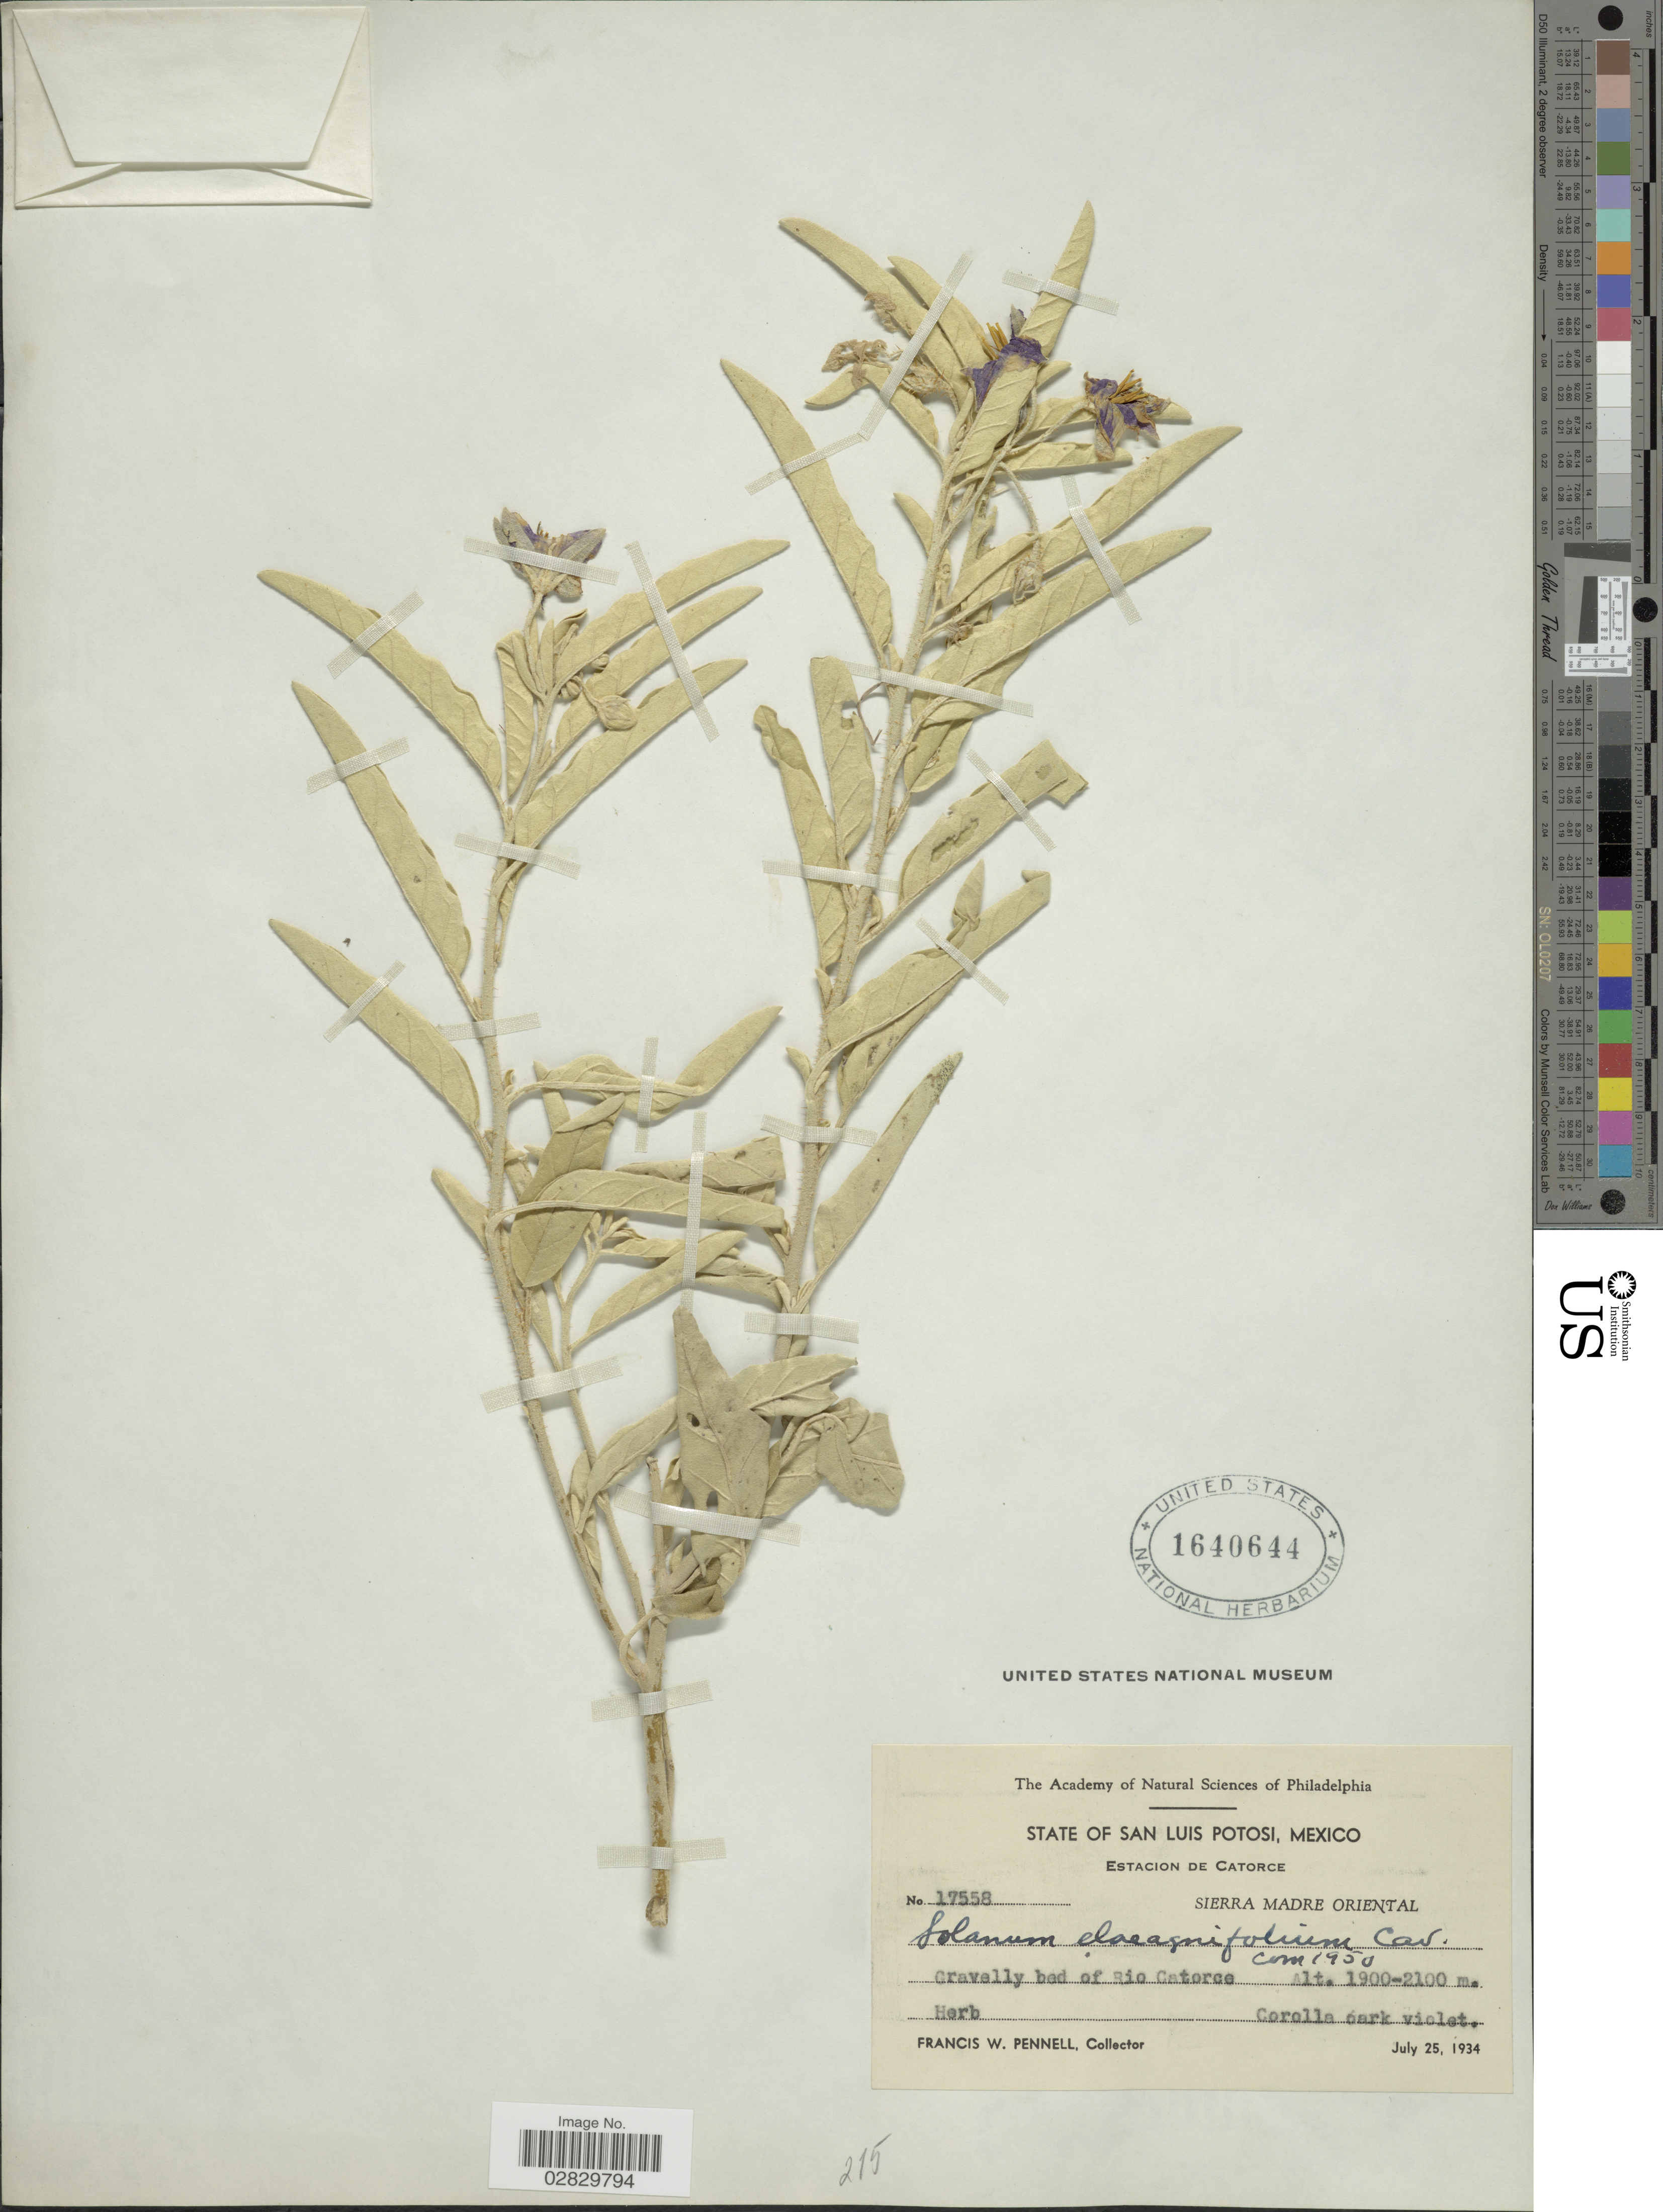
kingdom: Plantae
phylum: Tracheophyta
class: Magnoliopsida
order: Solanales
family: Solanaceae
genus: Solanum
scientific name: Solanum elaeagnifolium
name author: Cav.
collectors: F. W. Pennell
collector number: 17558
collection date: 1934-07-25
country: Mexico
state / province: San Luis Potosí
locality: Estacion de Catorce, Sierra Madre Oriental, bed of Rio Catorce.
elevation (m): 1900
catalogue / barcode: US 1640644